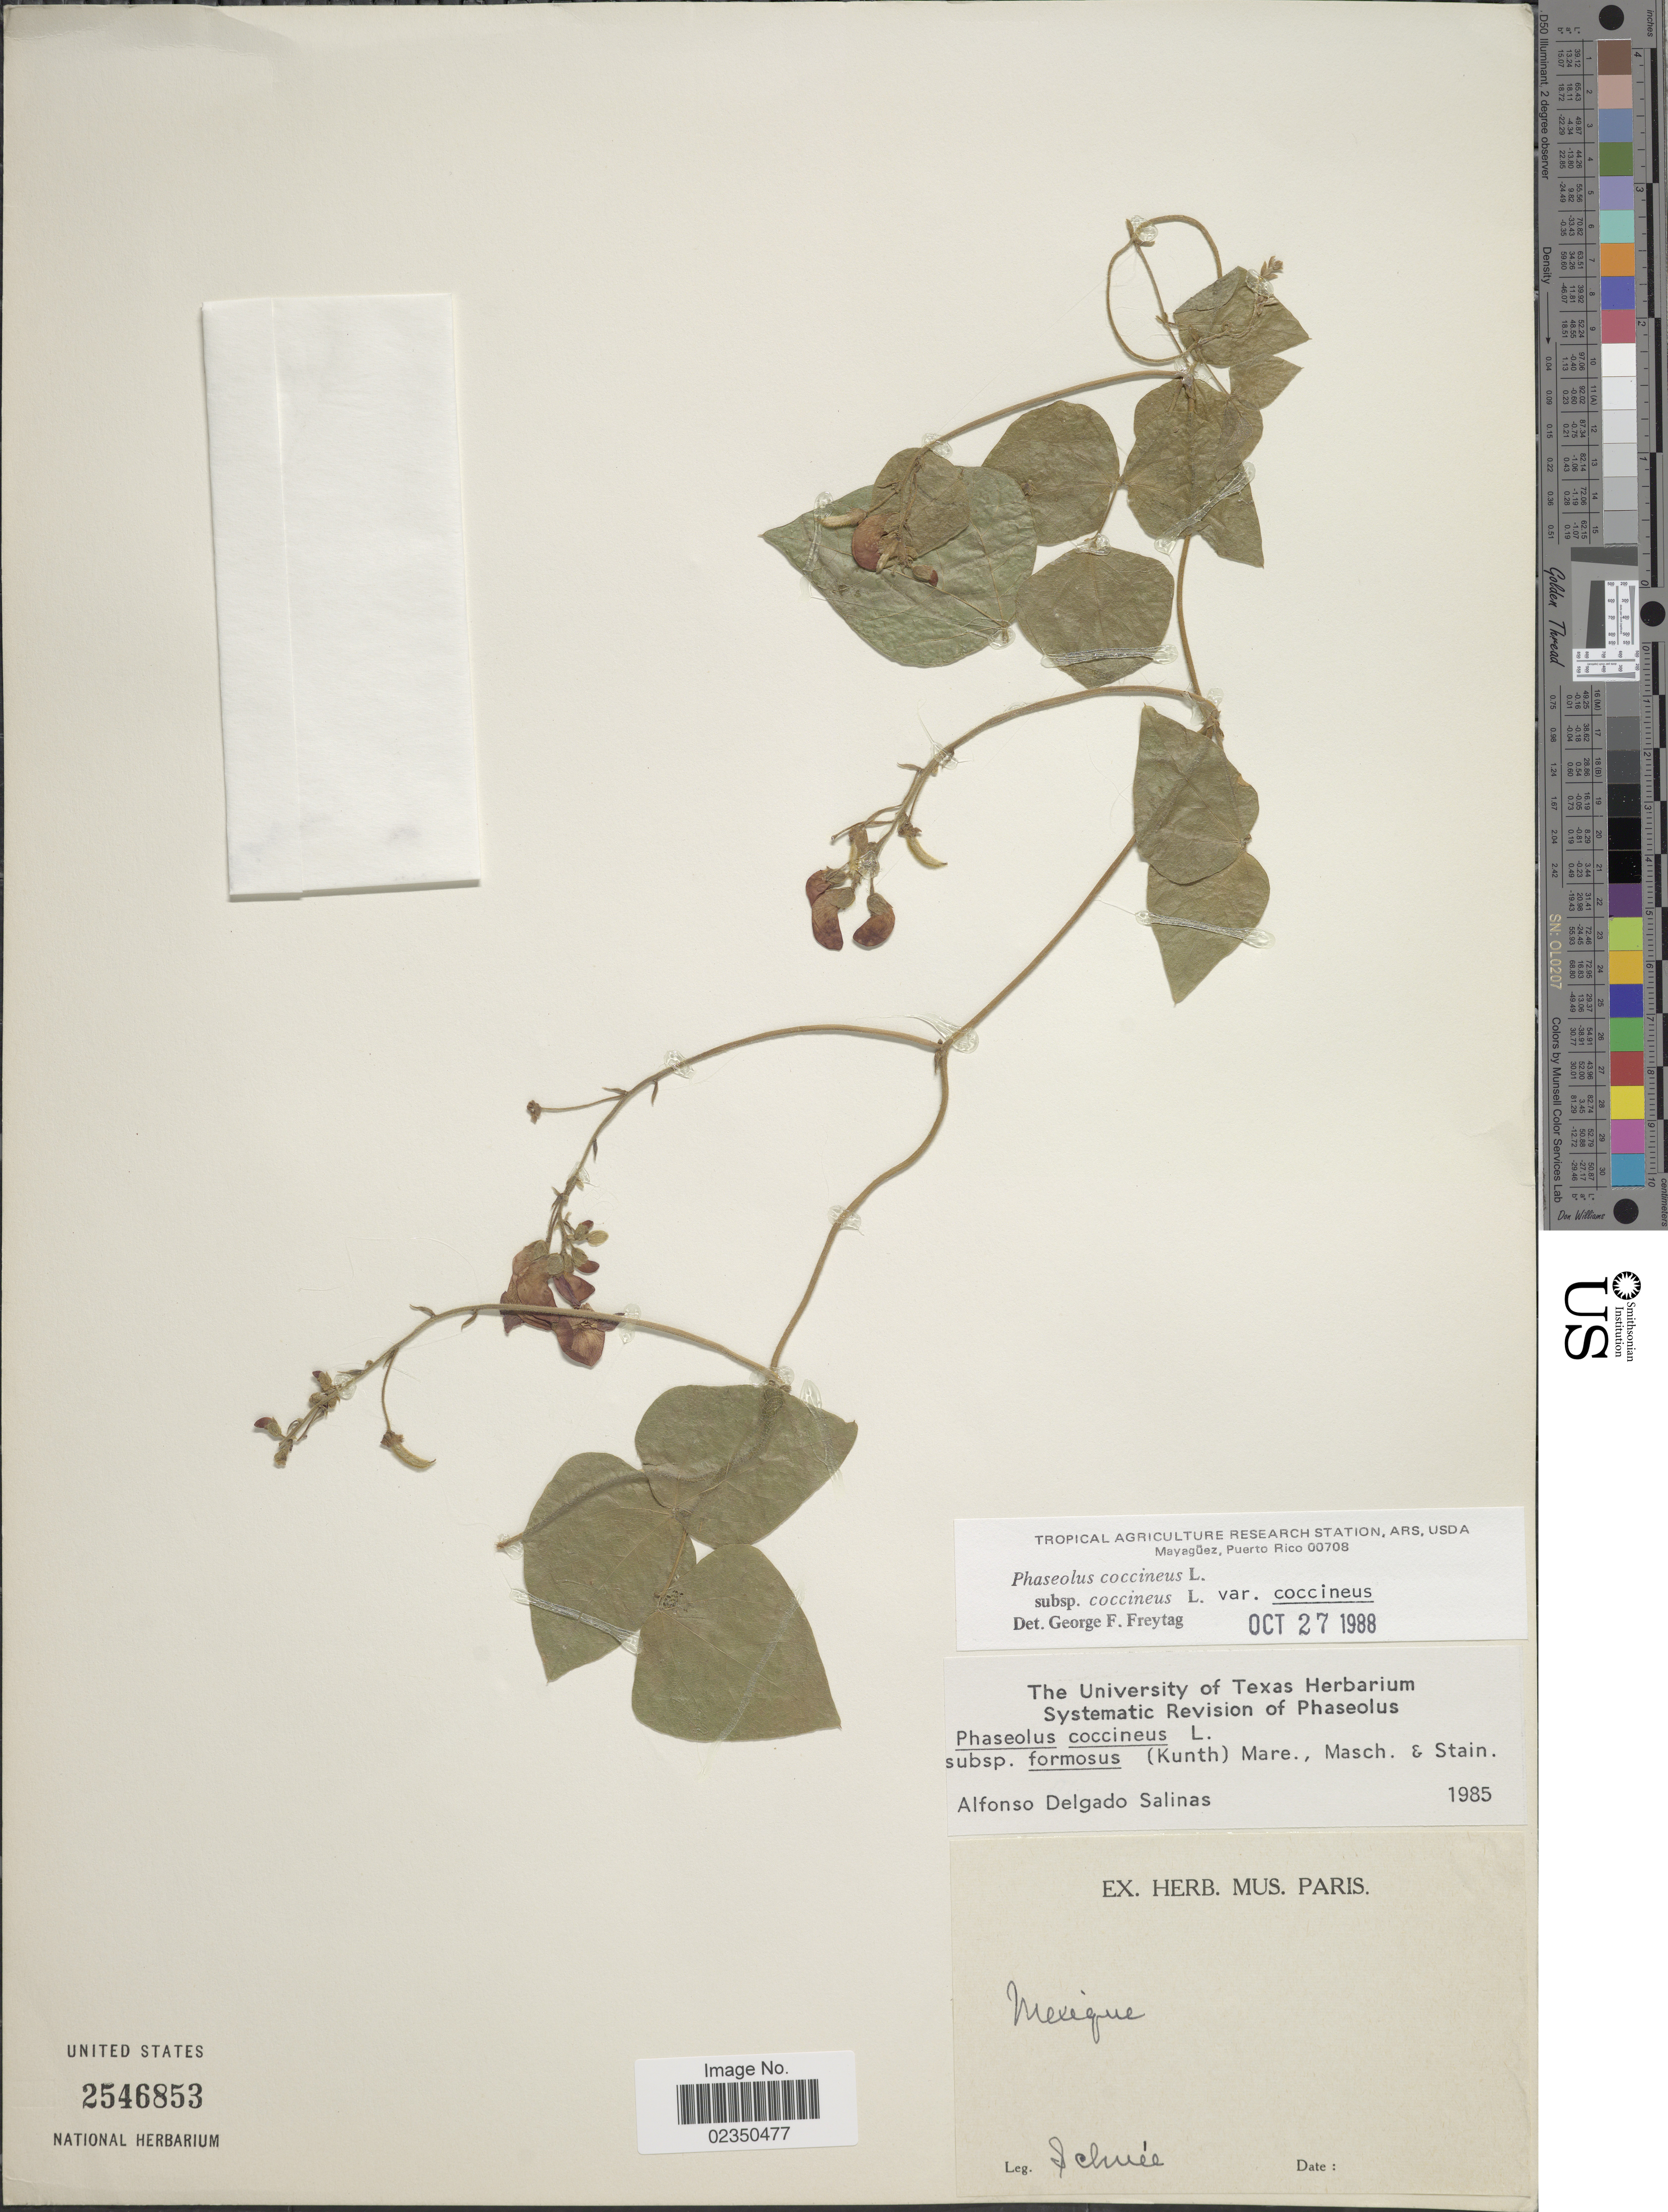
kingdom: Plantae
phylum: Tracheophyta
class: Magnoliopsida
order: Fabales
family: Fabaceae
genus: Phaseolus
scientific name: Phaseolus coccineus var. coccineus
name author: L.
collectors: -- Schnée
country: Mexico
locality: Mexique.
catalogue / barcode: US 2546853